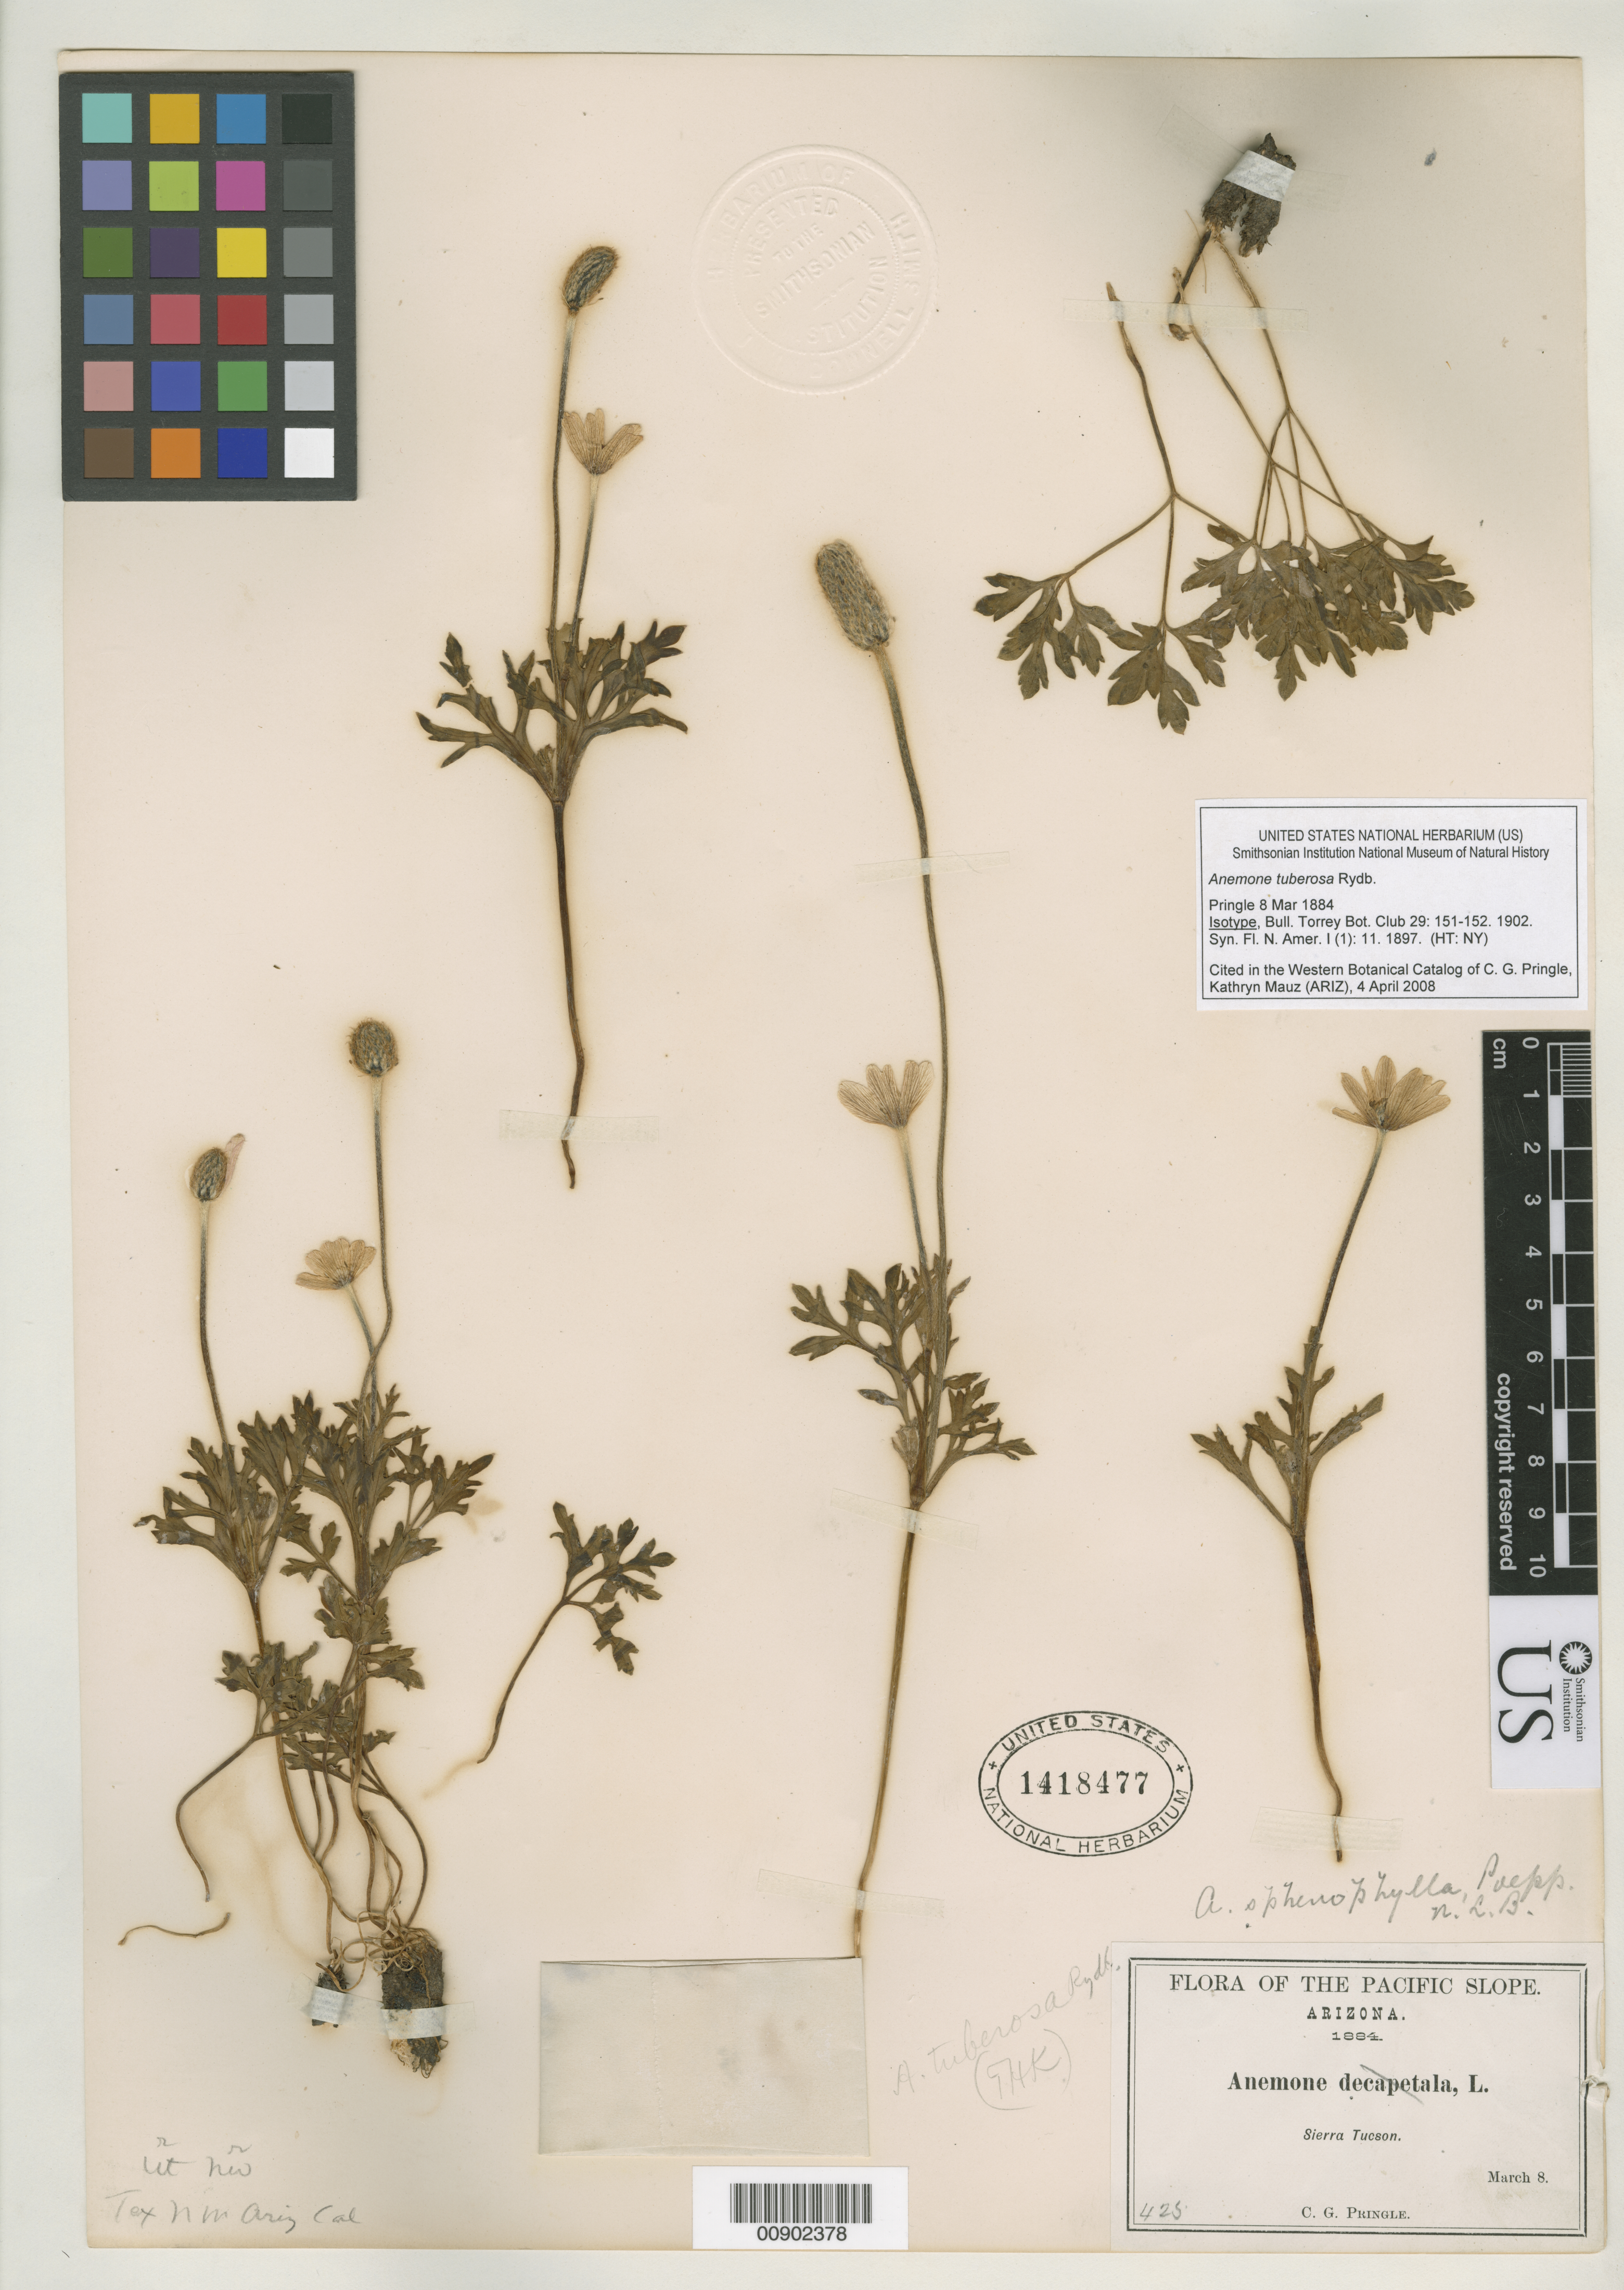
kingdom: Plantae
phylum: Tracheophyta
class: Magnoliopsida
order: Ranunculales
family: Ranunculaceae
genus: Anemone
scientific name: Anemone tuberosa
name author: Rydb.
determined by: Mauz, Kathryn, (ARIZ)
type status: Isotype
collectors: C. G. Pringle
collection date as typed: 08 Mar 1884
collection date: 1884-03-08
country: United States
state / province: Arizona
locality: Sierra Tucson.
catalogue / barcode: US 1418477